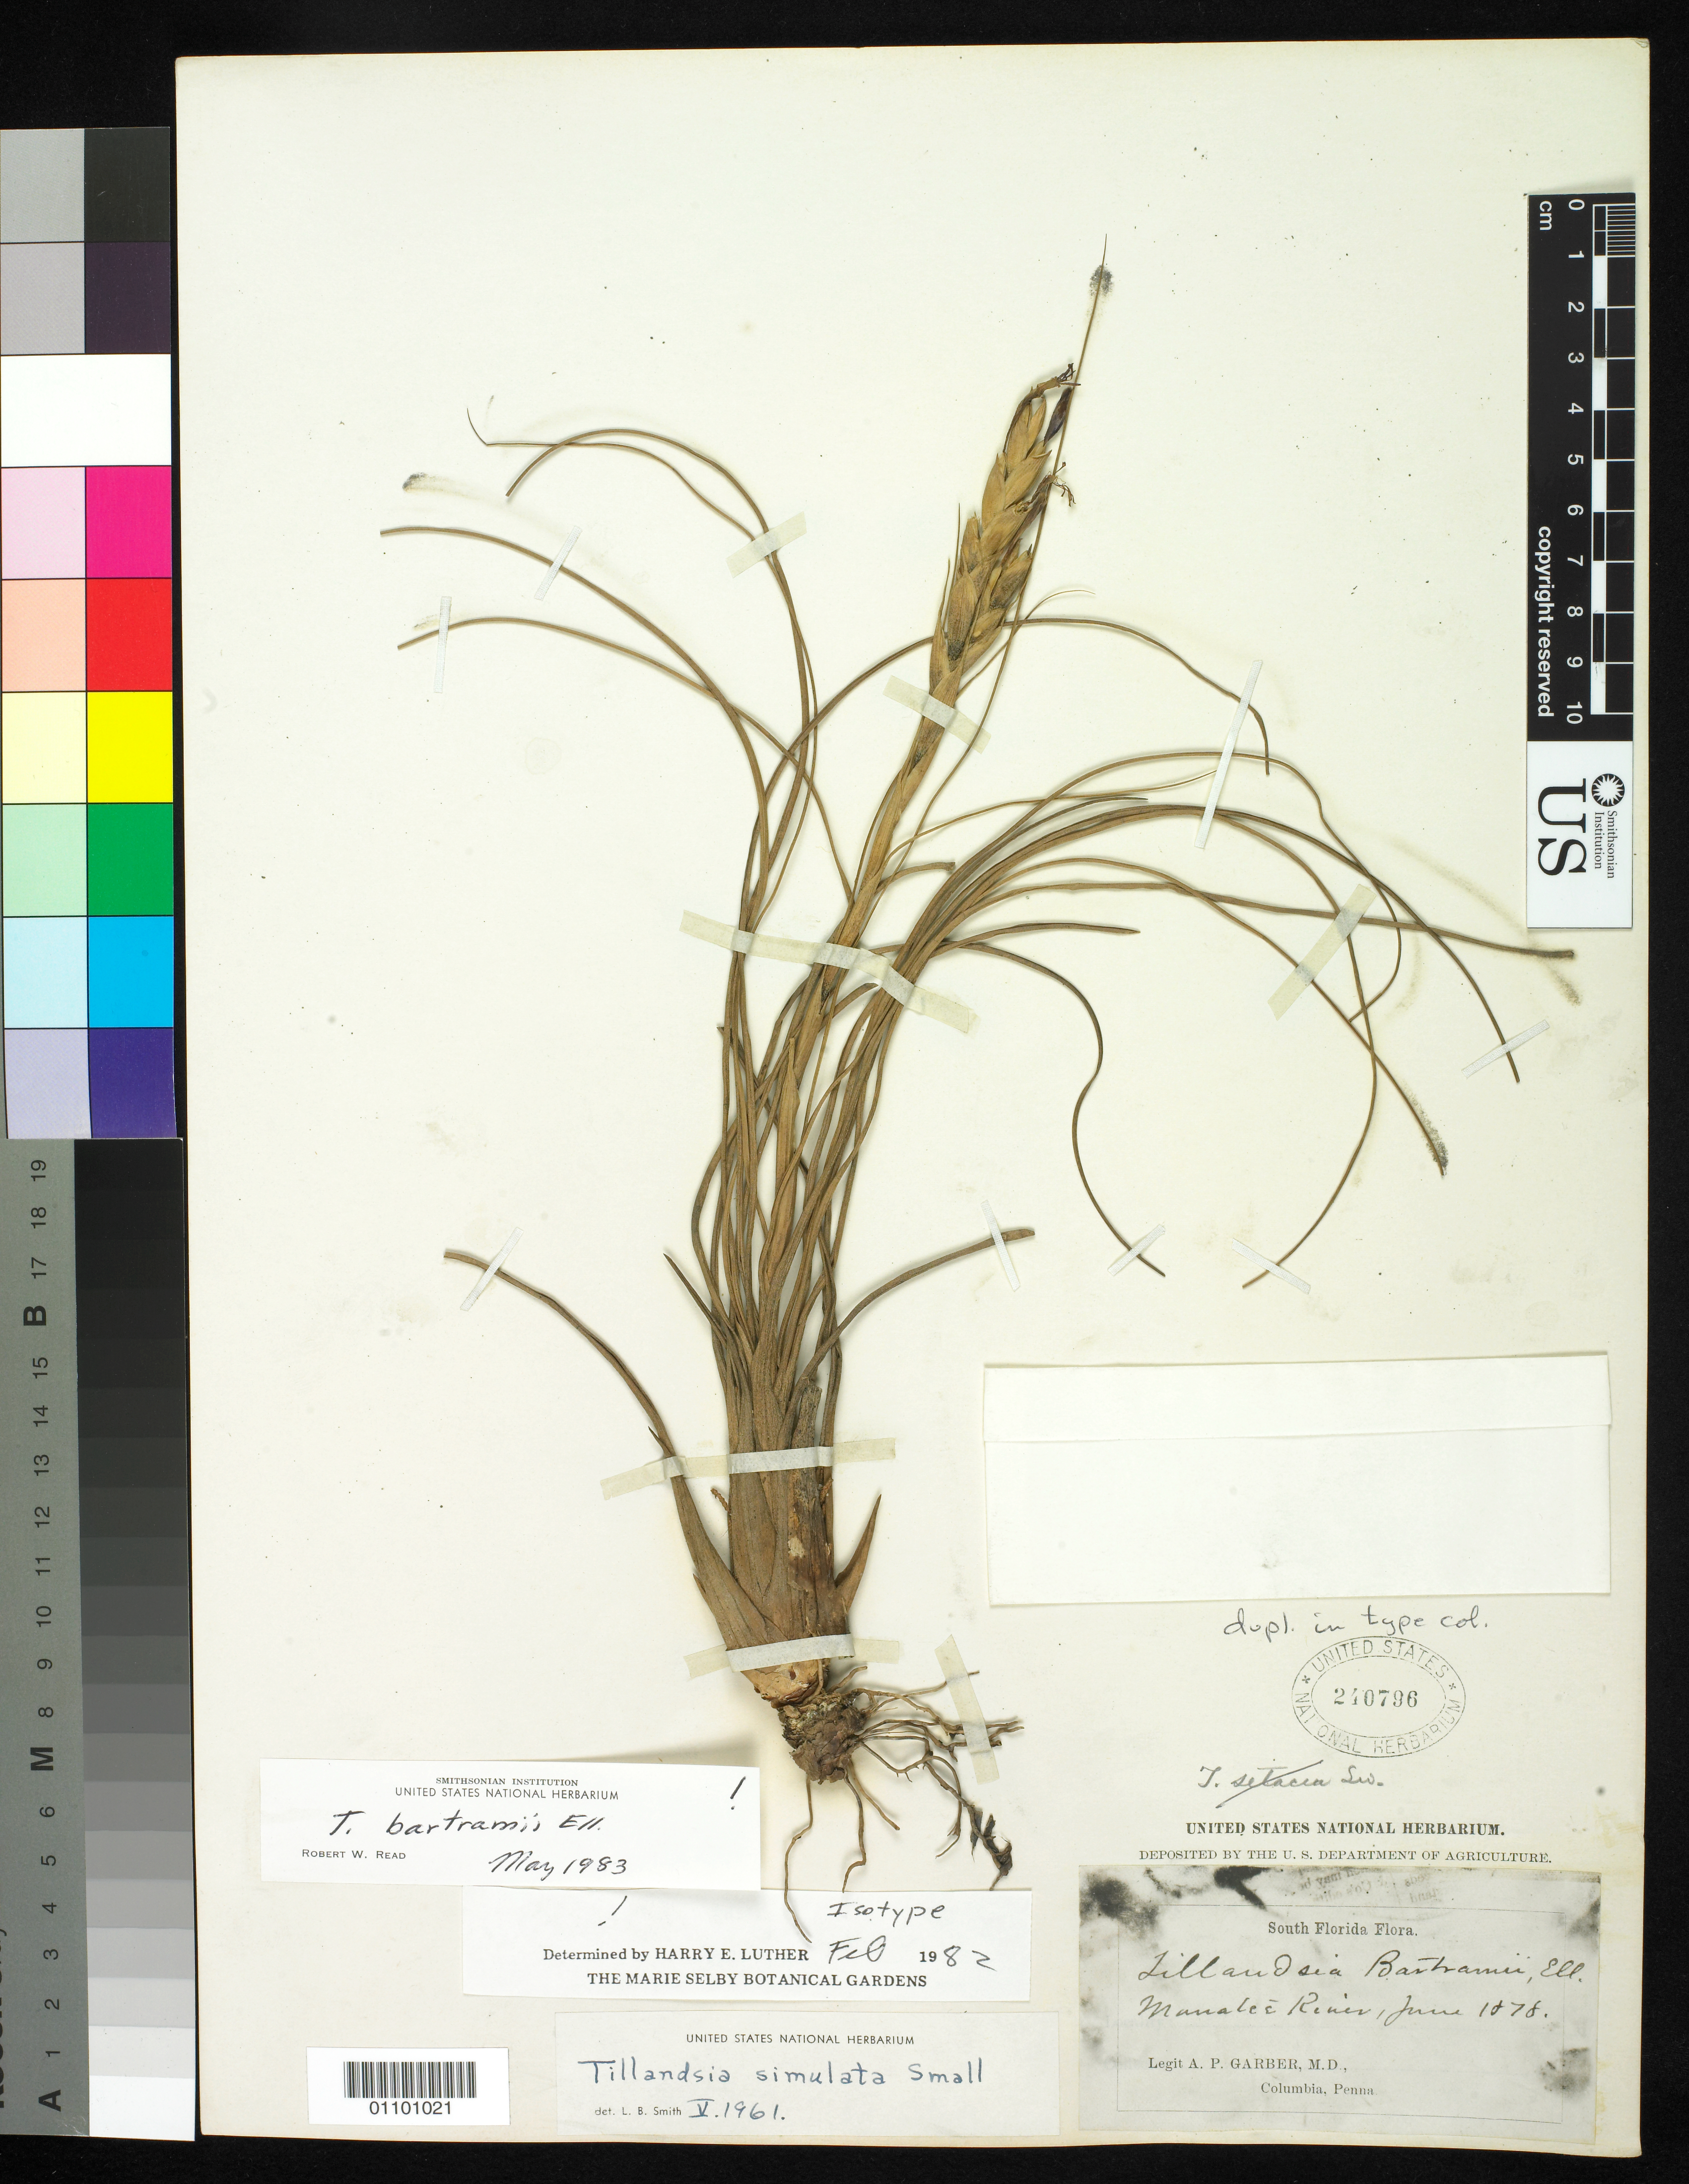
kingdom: Plantae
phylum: Tracheophyta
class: Liliopsida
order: Poales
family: Bromeliaceae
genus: Tillandsia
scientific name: Tillandsia simulata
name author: Small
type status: Isotype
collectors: A. P. Garber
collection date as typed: Jun 1878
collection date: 1878-06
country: United States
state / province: Florida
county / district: Manatee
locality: Manatee River.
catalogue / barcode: US 240796